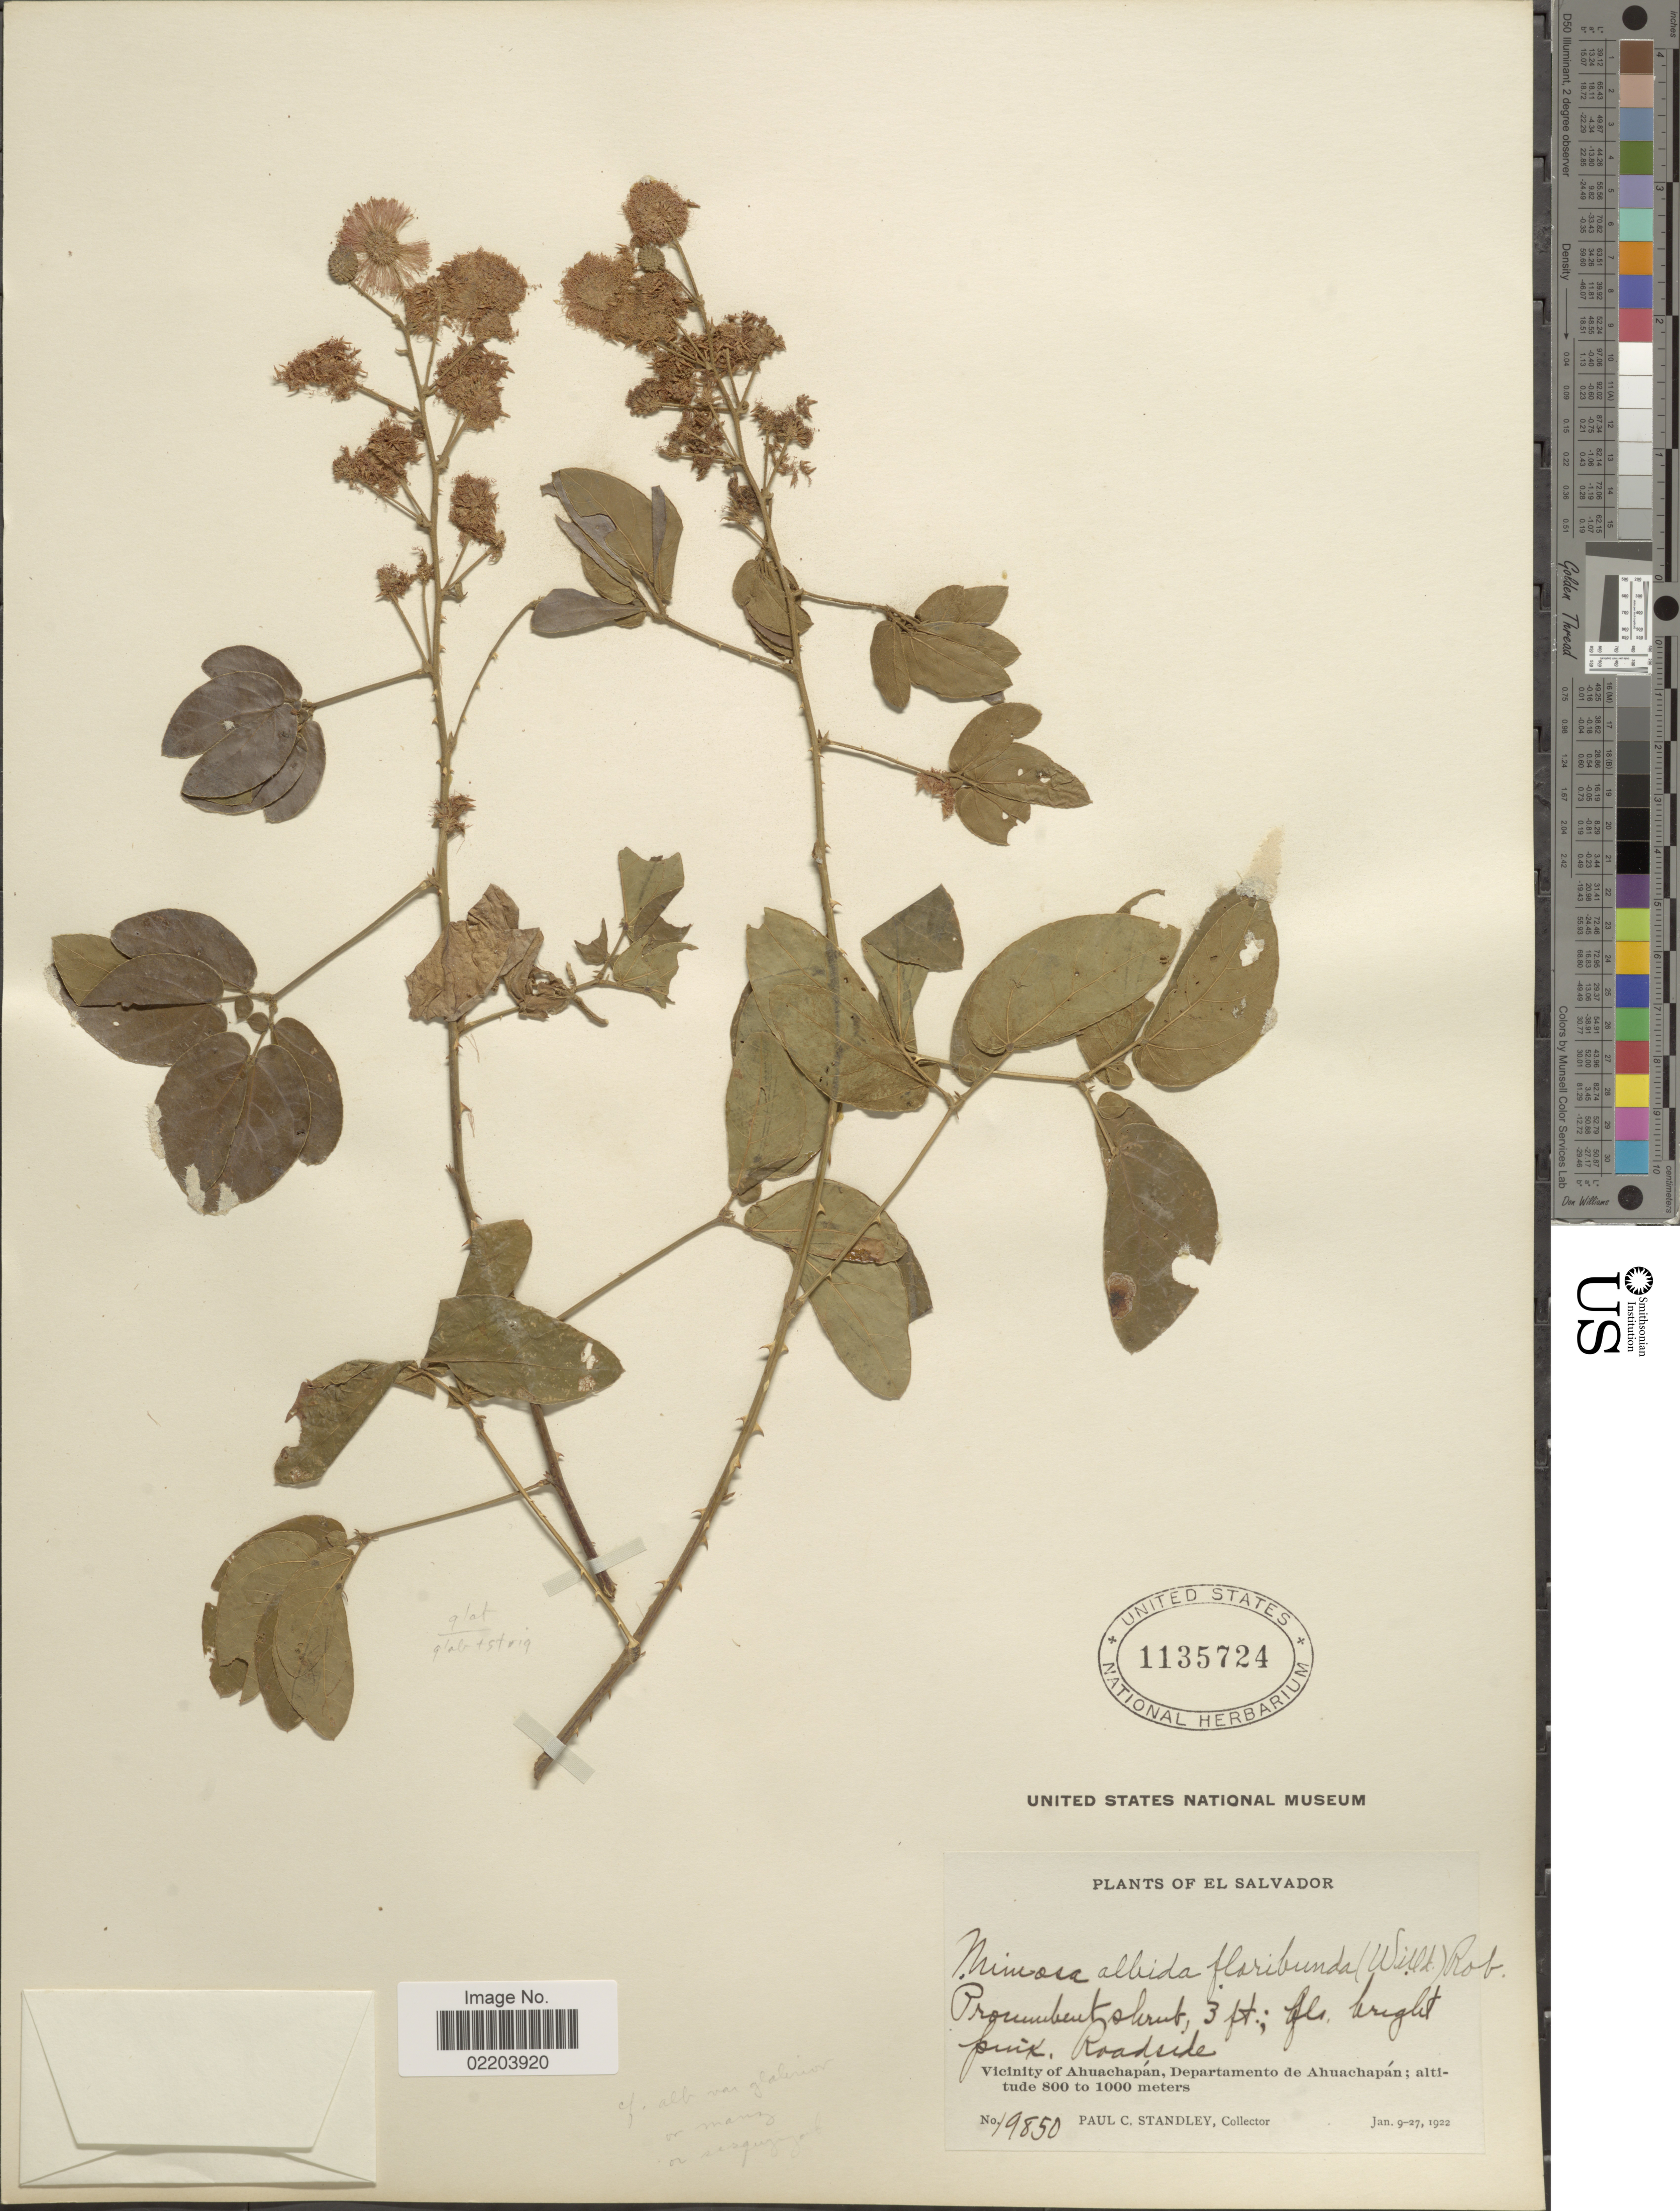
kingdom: Plantae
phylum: Tracheophyta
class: Magnoliopsida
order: Fabales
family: Fabaceae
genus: Mimosa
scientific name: Mimosa albida var. glabrior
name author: B.L. Rob.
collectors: P. C. Standley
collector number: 19850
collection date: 1922-01-09/1922-01-27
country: El Salvador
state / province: Ahuachapan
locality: Roadside, Vicinity of Ahuachapán, Departamento de Ahuachapán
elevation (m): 800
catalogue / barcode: US 1135724